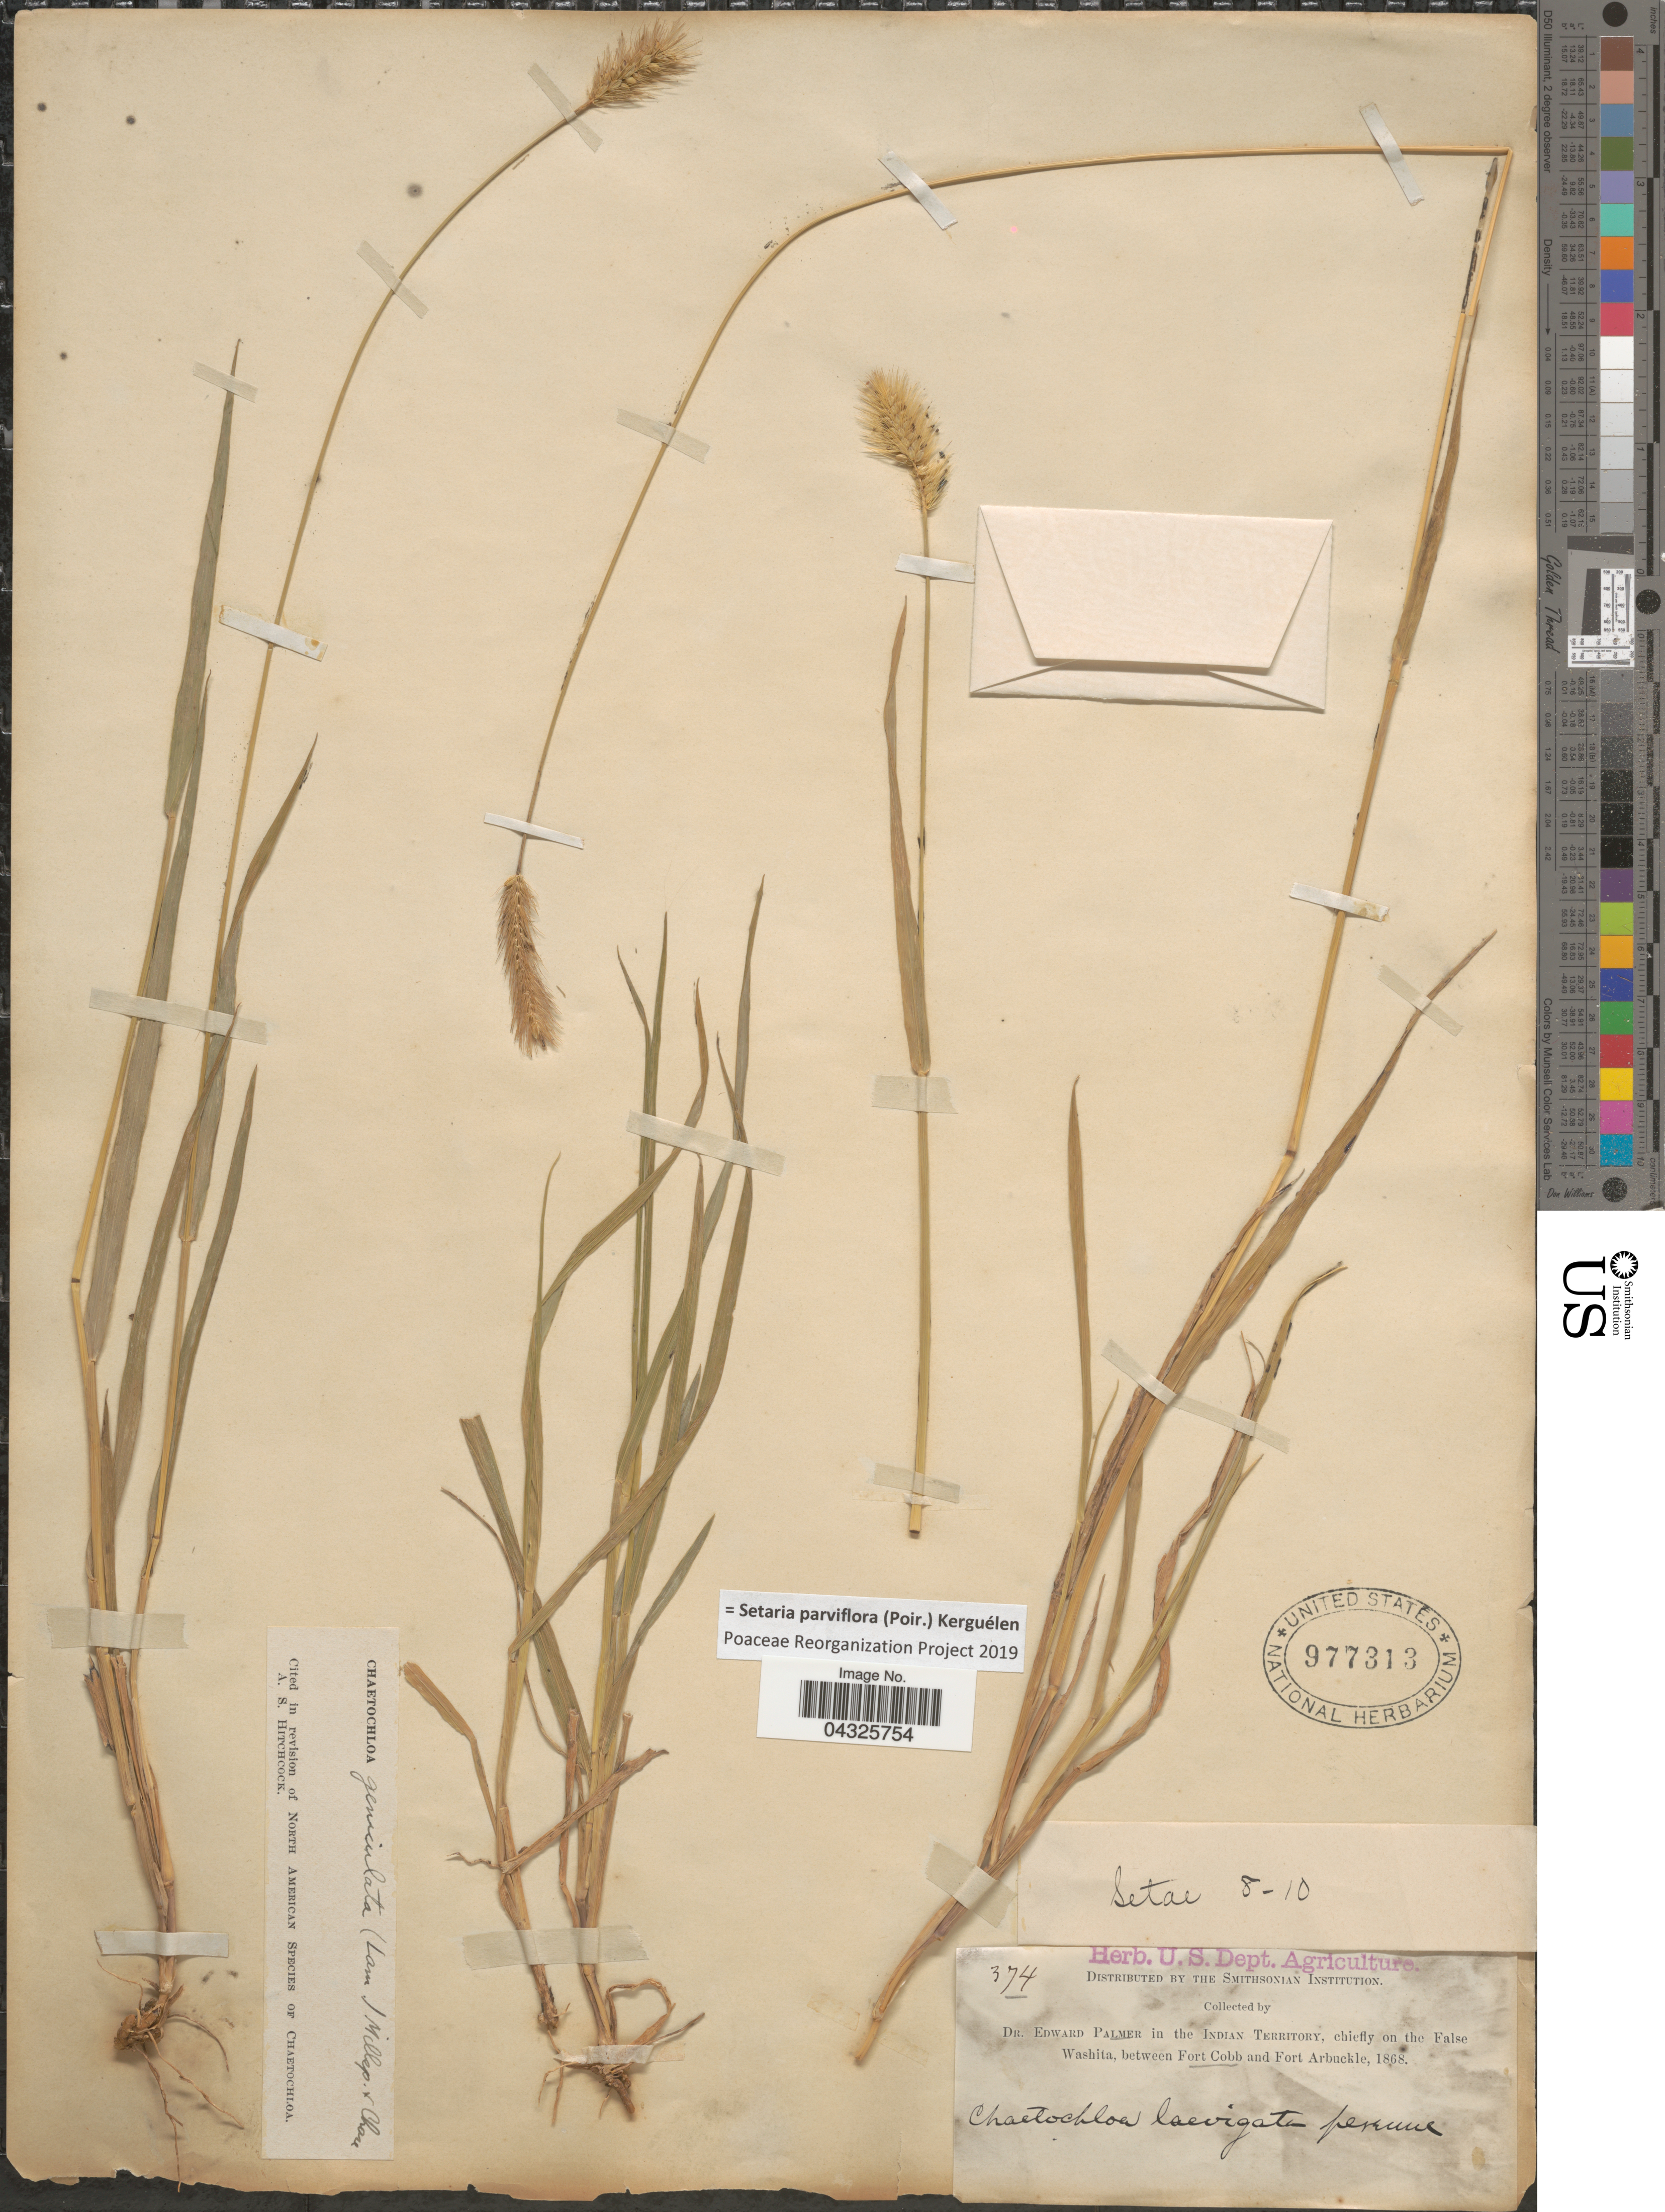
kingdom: Plantae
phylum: Tracheophyta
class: Liliopsida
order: Poales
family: Poaceae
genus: Setaria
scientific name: Setaria parviflora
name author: (Poir.) Kerguélen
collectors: E. Palmer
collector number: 374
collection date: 1868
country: United States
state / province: Oklahoma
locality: In the Indian Territory, chiefly on the False Washita, between Fort Cobb and Fort Arbuckle.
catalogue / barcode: US 977313